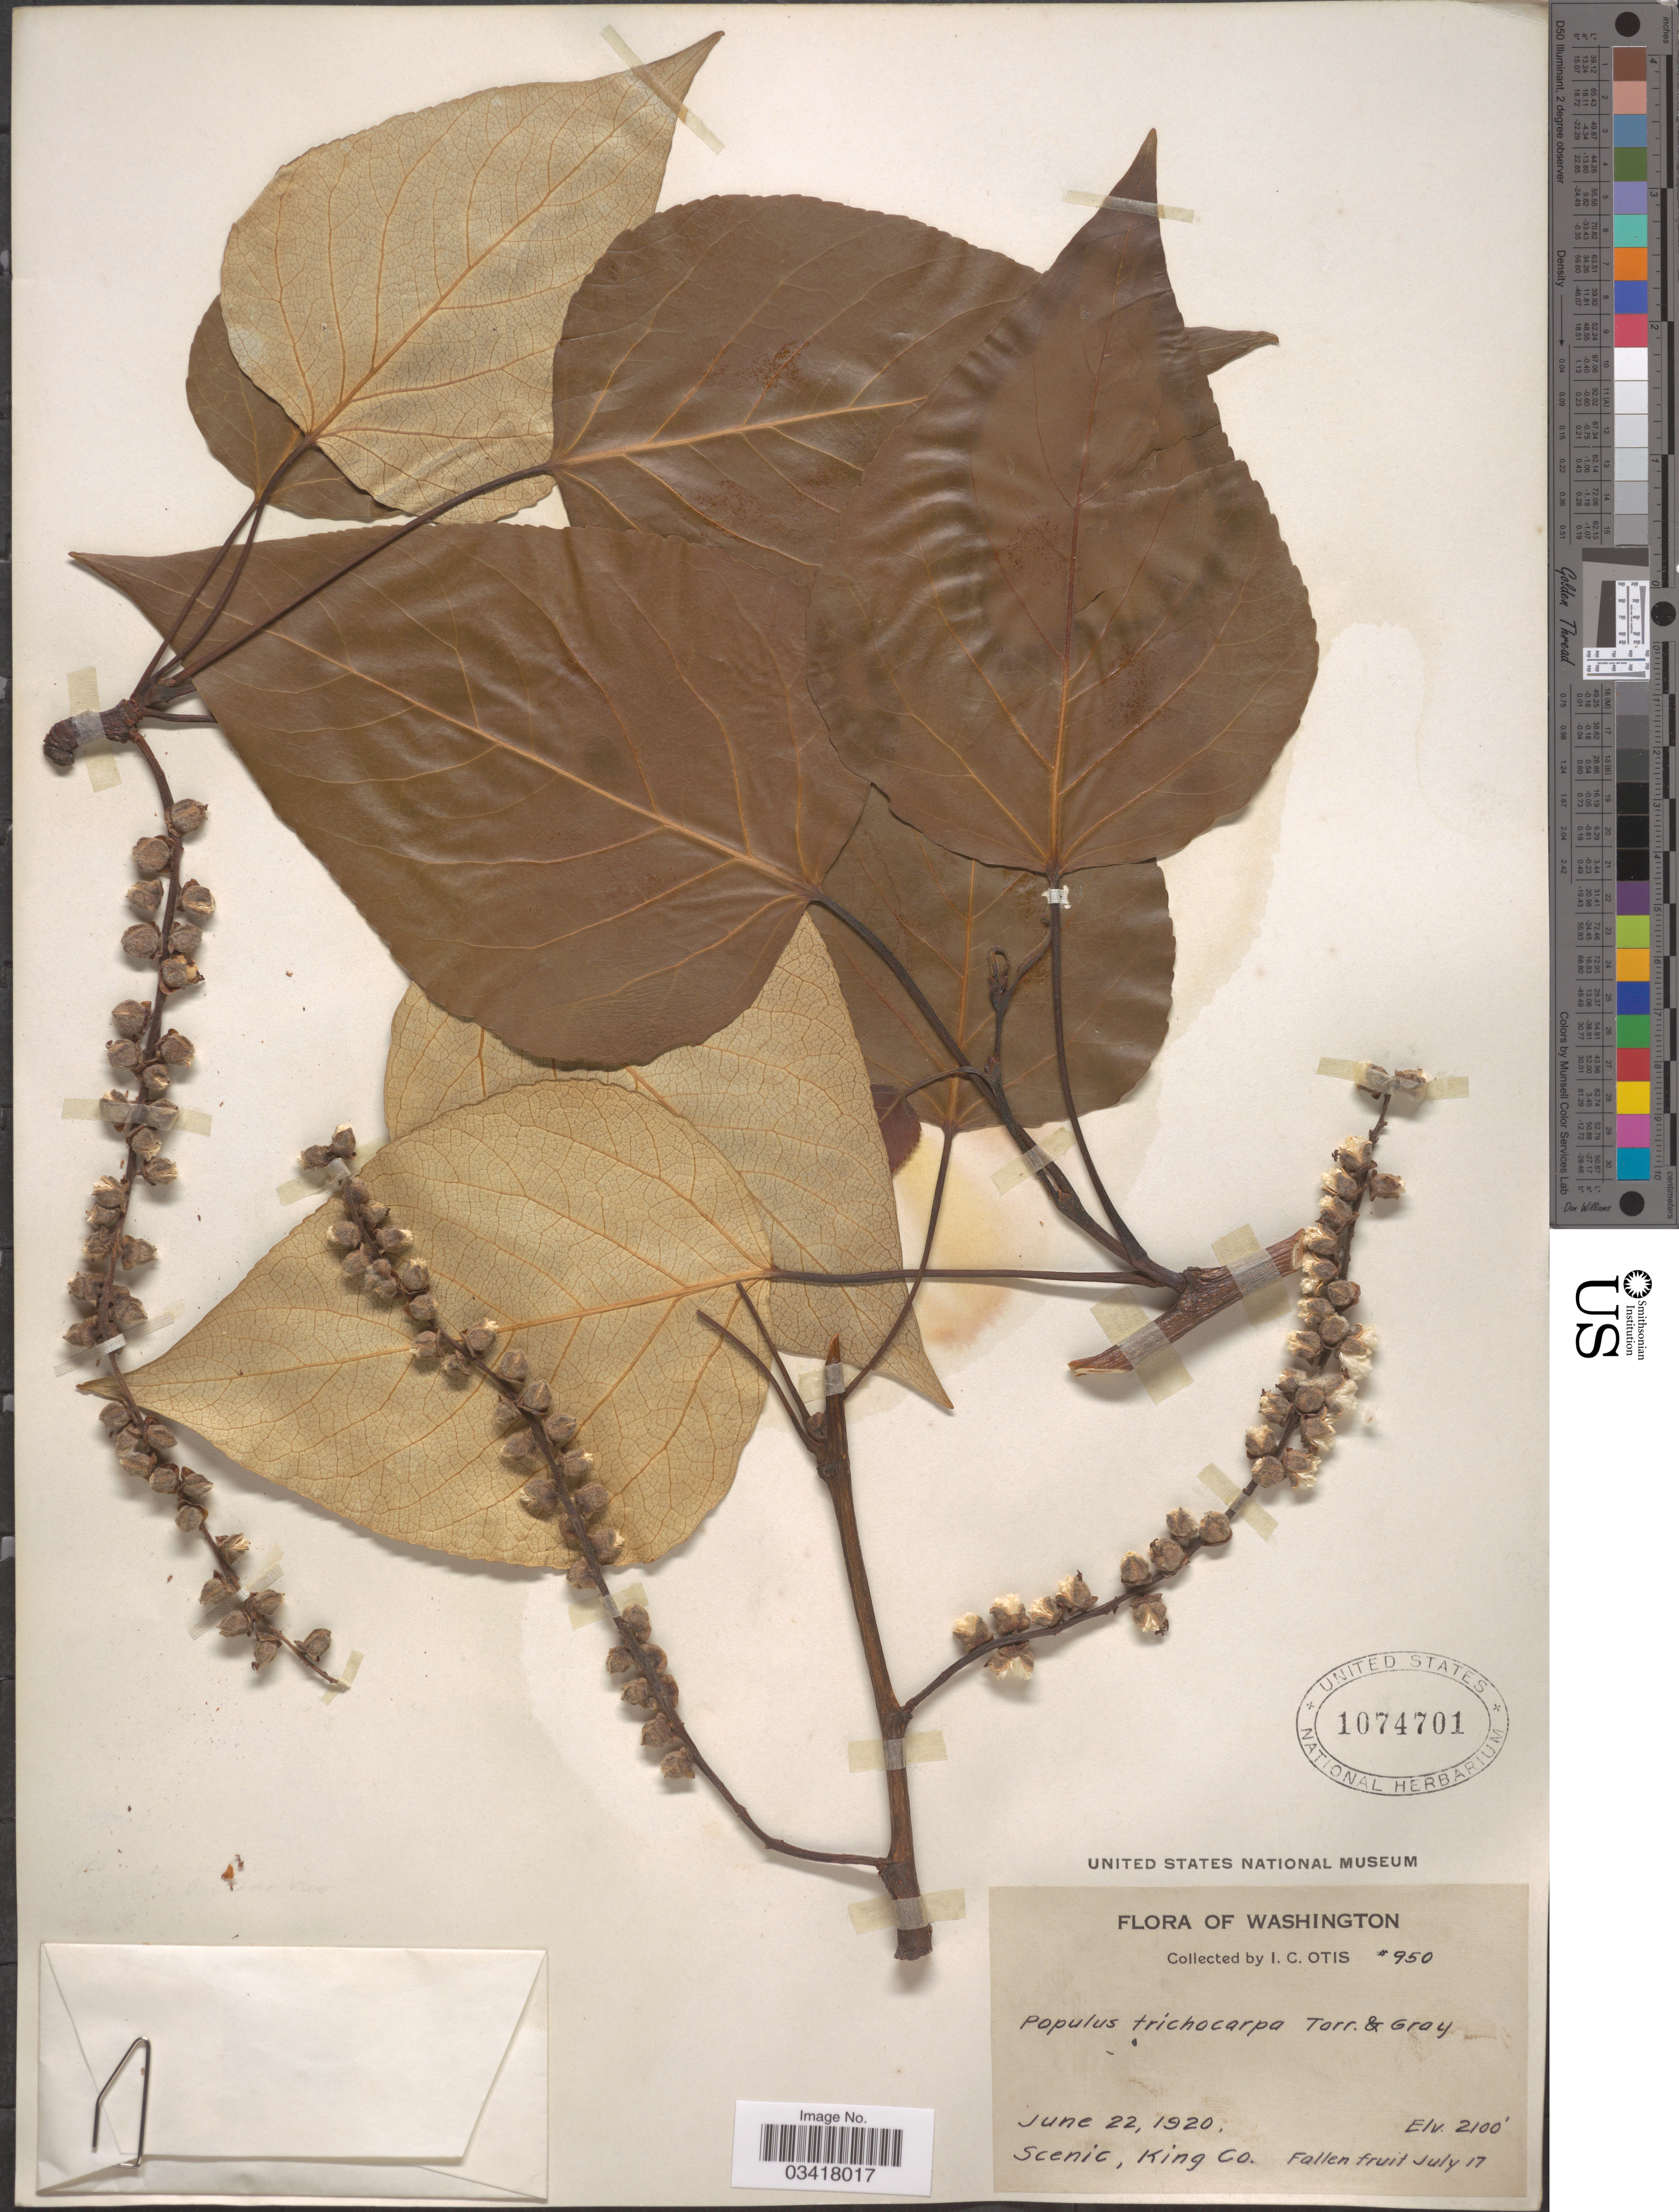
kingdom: Plantae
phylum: Tracheophyta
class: Magnoliopsida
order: Malpighiales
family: Salicaceae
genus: Populus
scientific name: Populus trichocarpa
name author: Torr. & A. Gray ex W. Hook.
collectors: I. C. Otis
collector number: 950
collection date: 1920-06-22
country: United States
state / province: Washington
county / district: King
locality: Scenic, King Co.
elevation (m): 640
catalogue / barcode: US 1074701